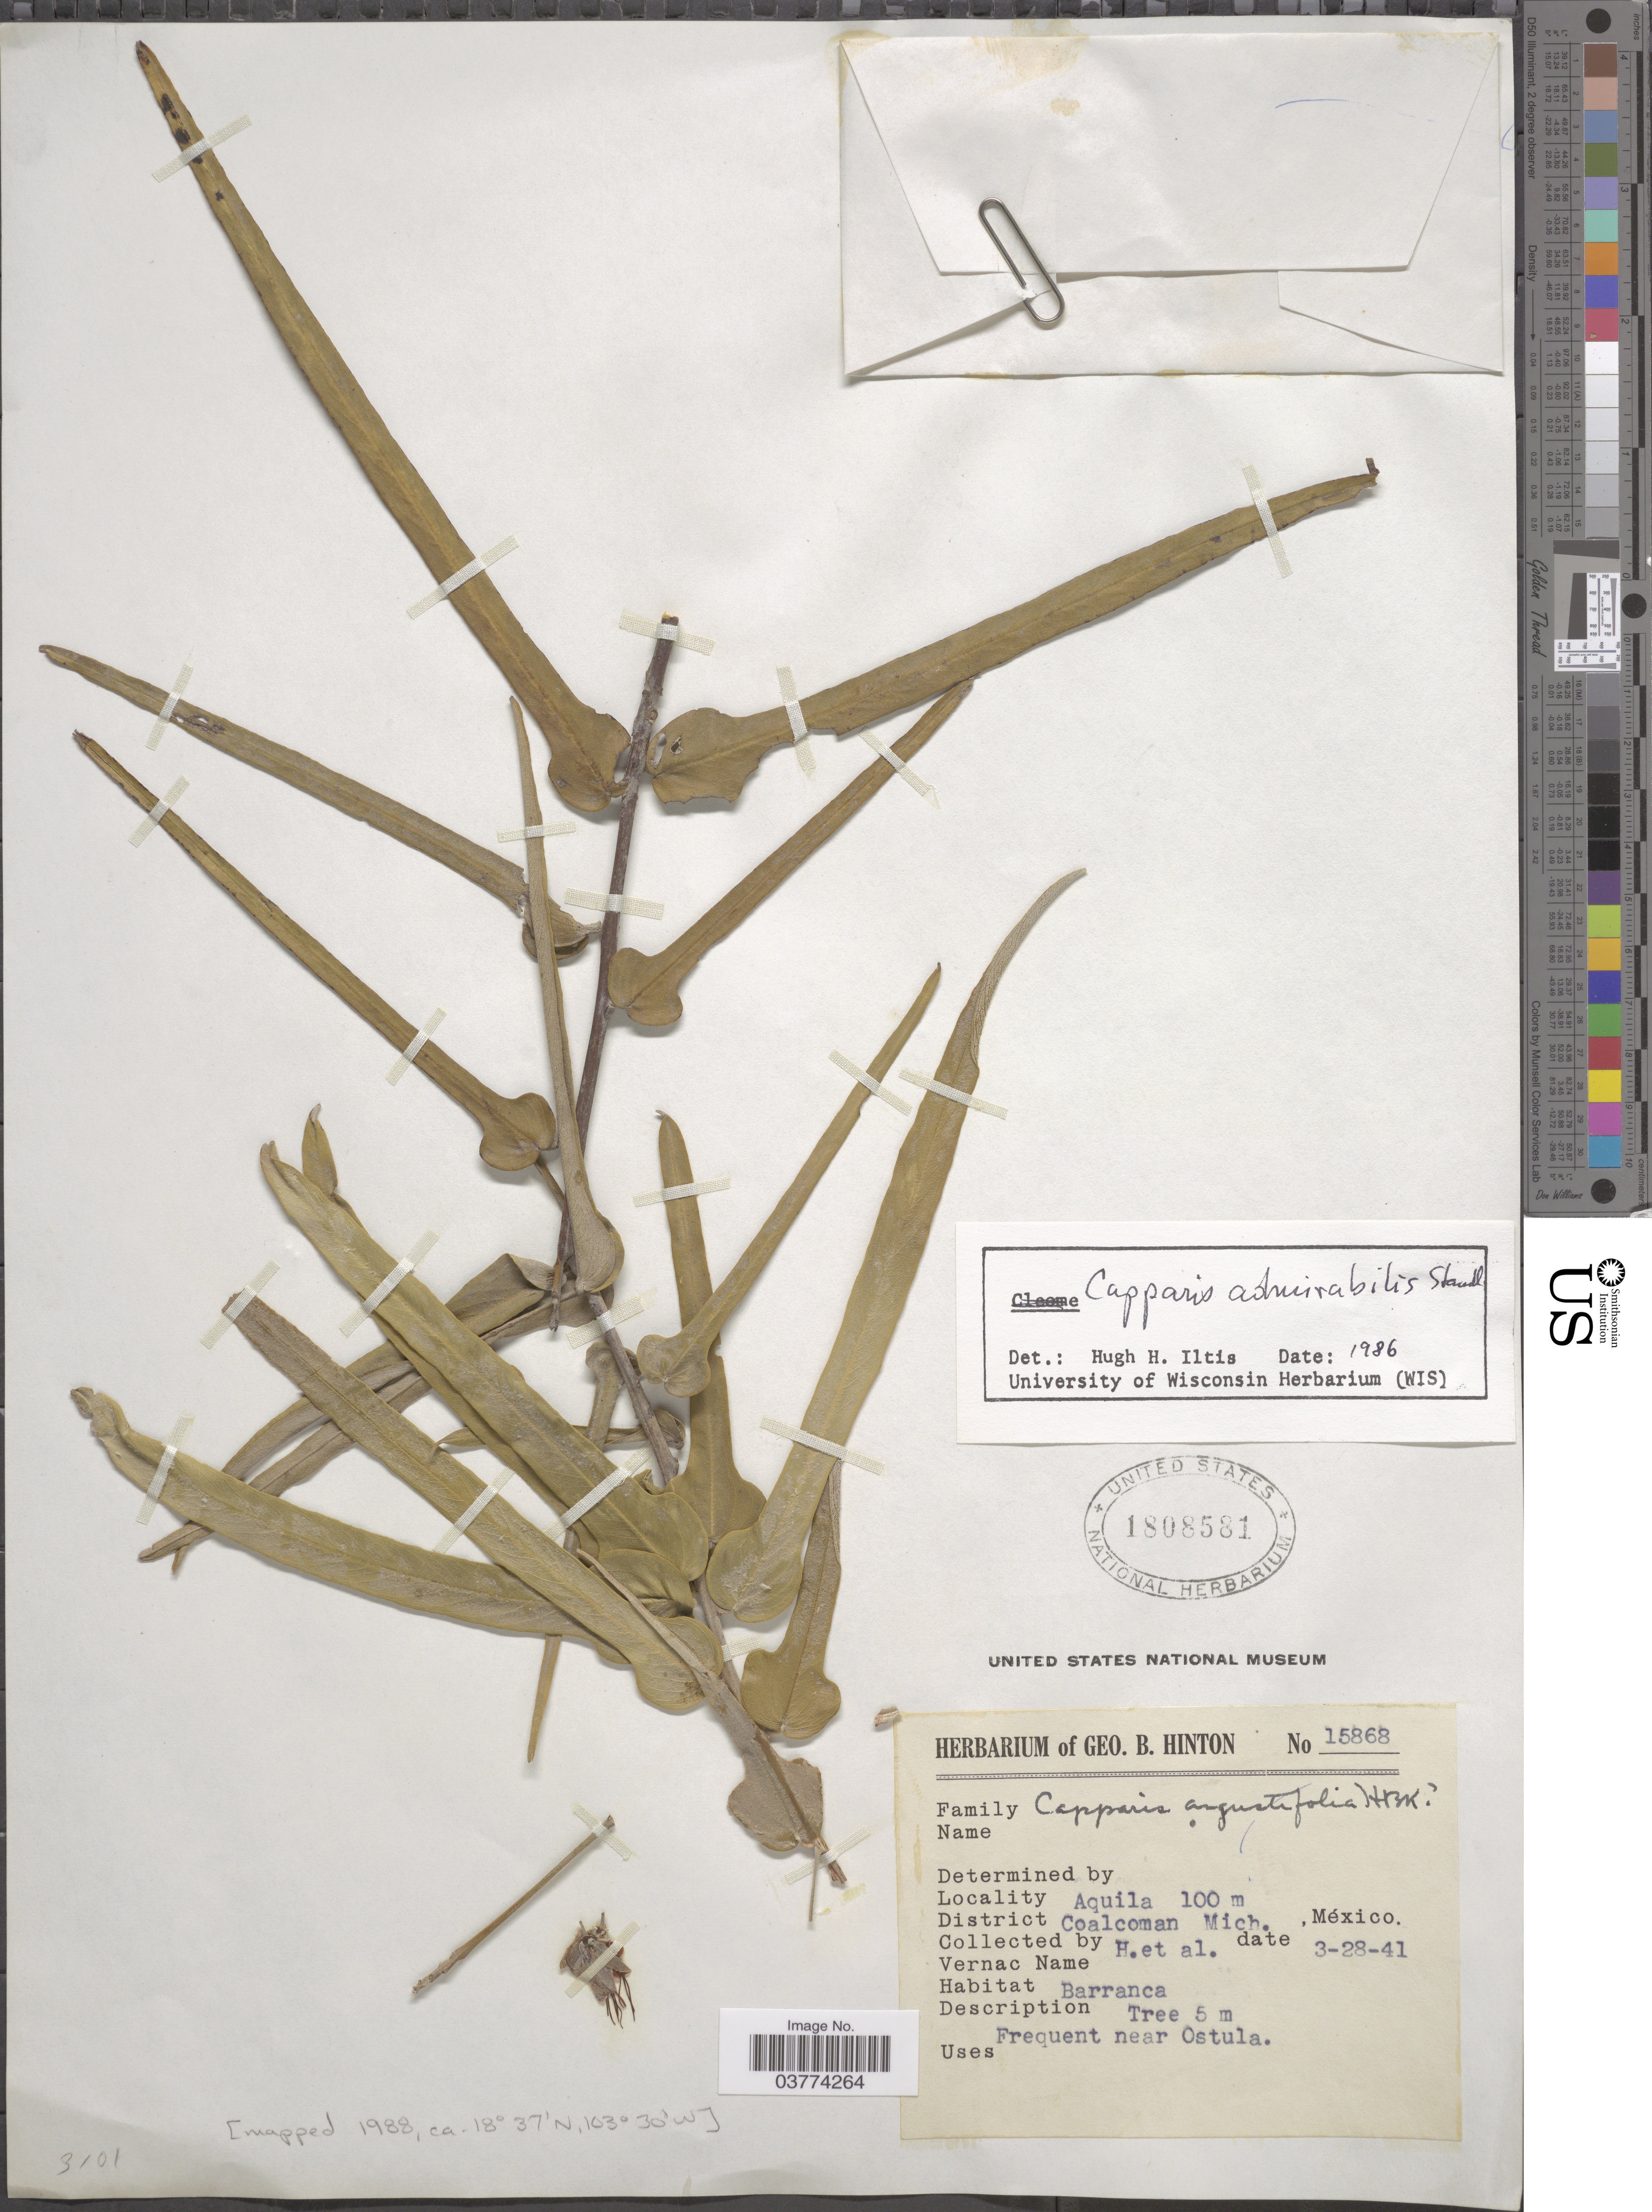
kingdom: Plantae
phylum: Tracheophyta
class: Magnoliopsida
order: Brassicales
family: Capparaceae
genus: Quadrella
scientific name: Quadrella lundellii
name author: (Standl.) Iltis & Cornejo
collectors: G. B. Hinton & et al.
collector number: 15868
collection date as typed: Transcribed d/m/y: 28/3/41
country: Mexico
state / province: Michoacán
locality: Aquila. District Coalcoman. Near Ostula.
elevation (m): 100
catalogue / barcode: US 1808581